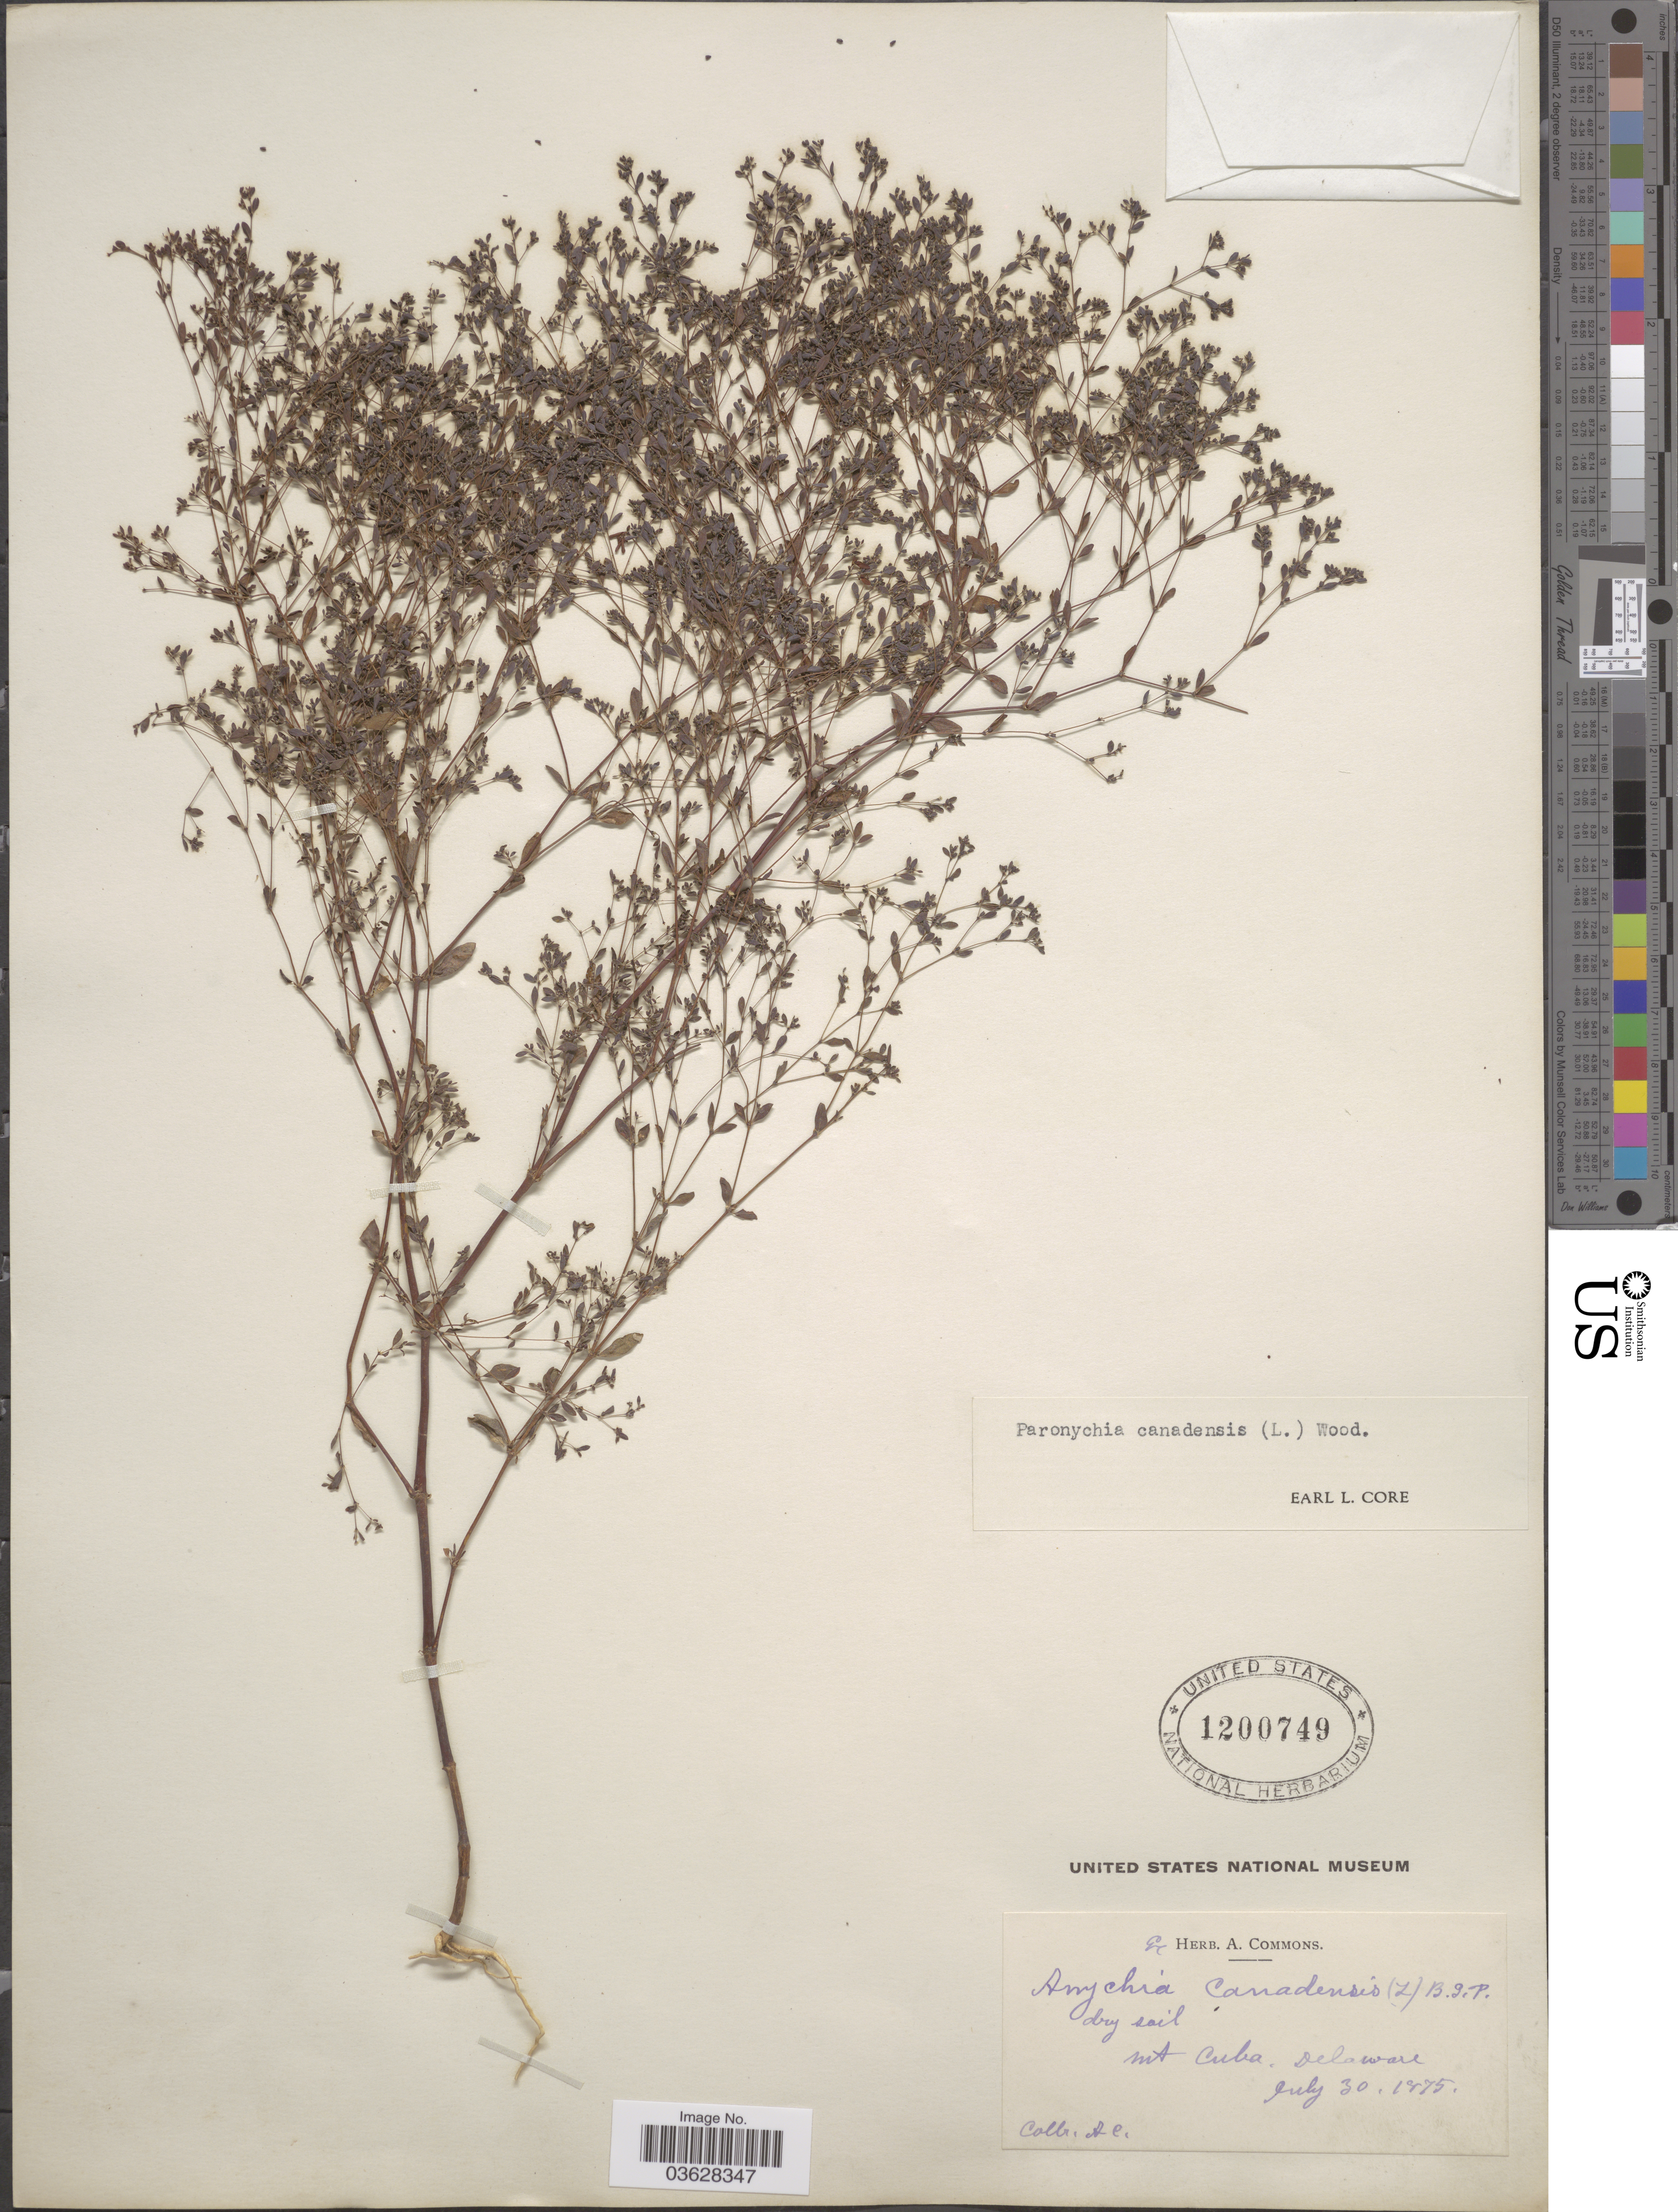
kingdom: Plantae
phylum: Tracheophyta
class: Magnoliopsida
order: Caryophyllales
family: Caryophyllaceae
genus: Paronychia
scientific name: Paronychia canadensis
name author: (L.) Alph. Wood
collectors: A. Commons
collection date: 1975-07-30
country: United States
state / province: Delaware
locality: Mt Cuba.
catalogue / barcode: US 1200749